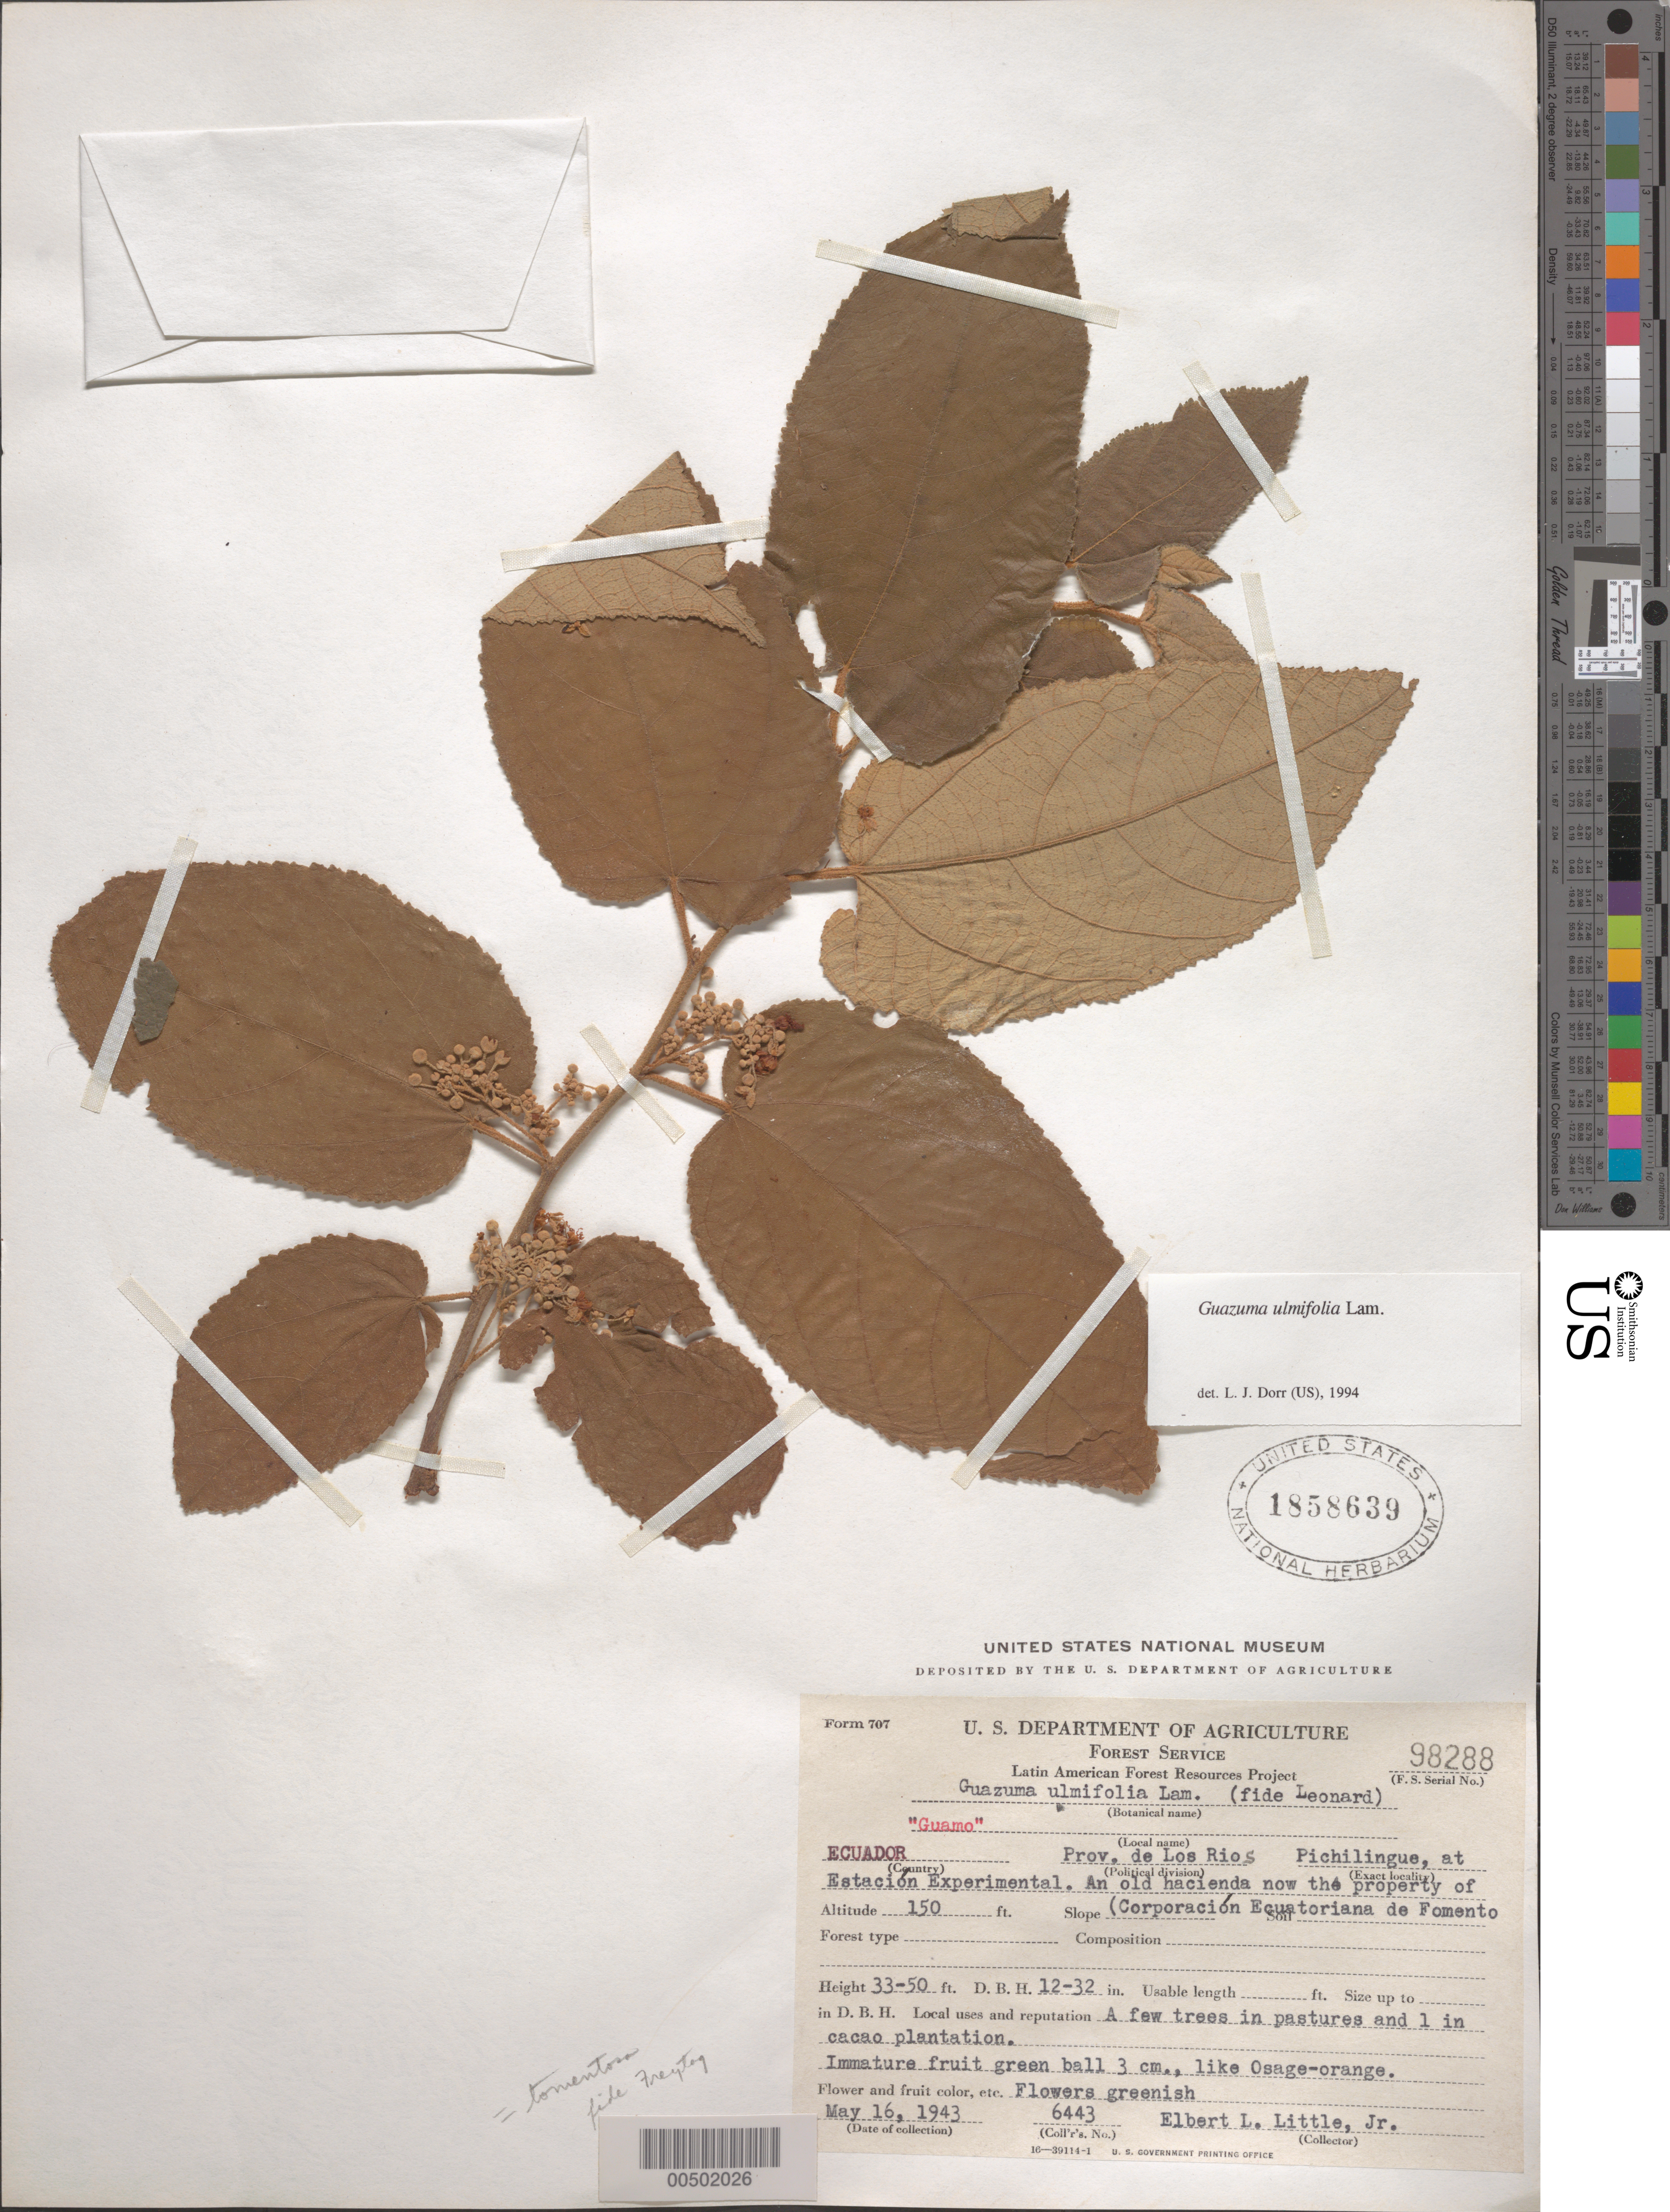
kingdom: Plantae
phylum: Tracheophyta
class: Magnoliopsida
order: Malvales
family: Malvaceae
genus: Guazuma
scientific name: Guazuma ulmifolia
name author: Lam.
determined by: Dorr, L. J., (BOT), Smithsonian Institution - National Museum of Natural History (UNITED STATES)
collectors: E. L. Little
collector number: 6443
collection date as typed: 16 May 1943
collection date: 1943-05-16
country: Ecuador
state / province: Los Ríos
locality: Pichilingue, at Estación Experimentalal. An old Hacienda now the property of Corporación Ecuatoriana de Fomento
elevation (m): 46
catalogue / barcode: US 1858639